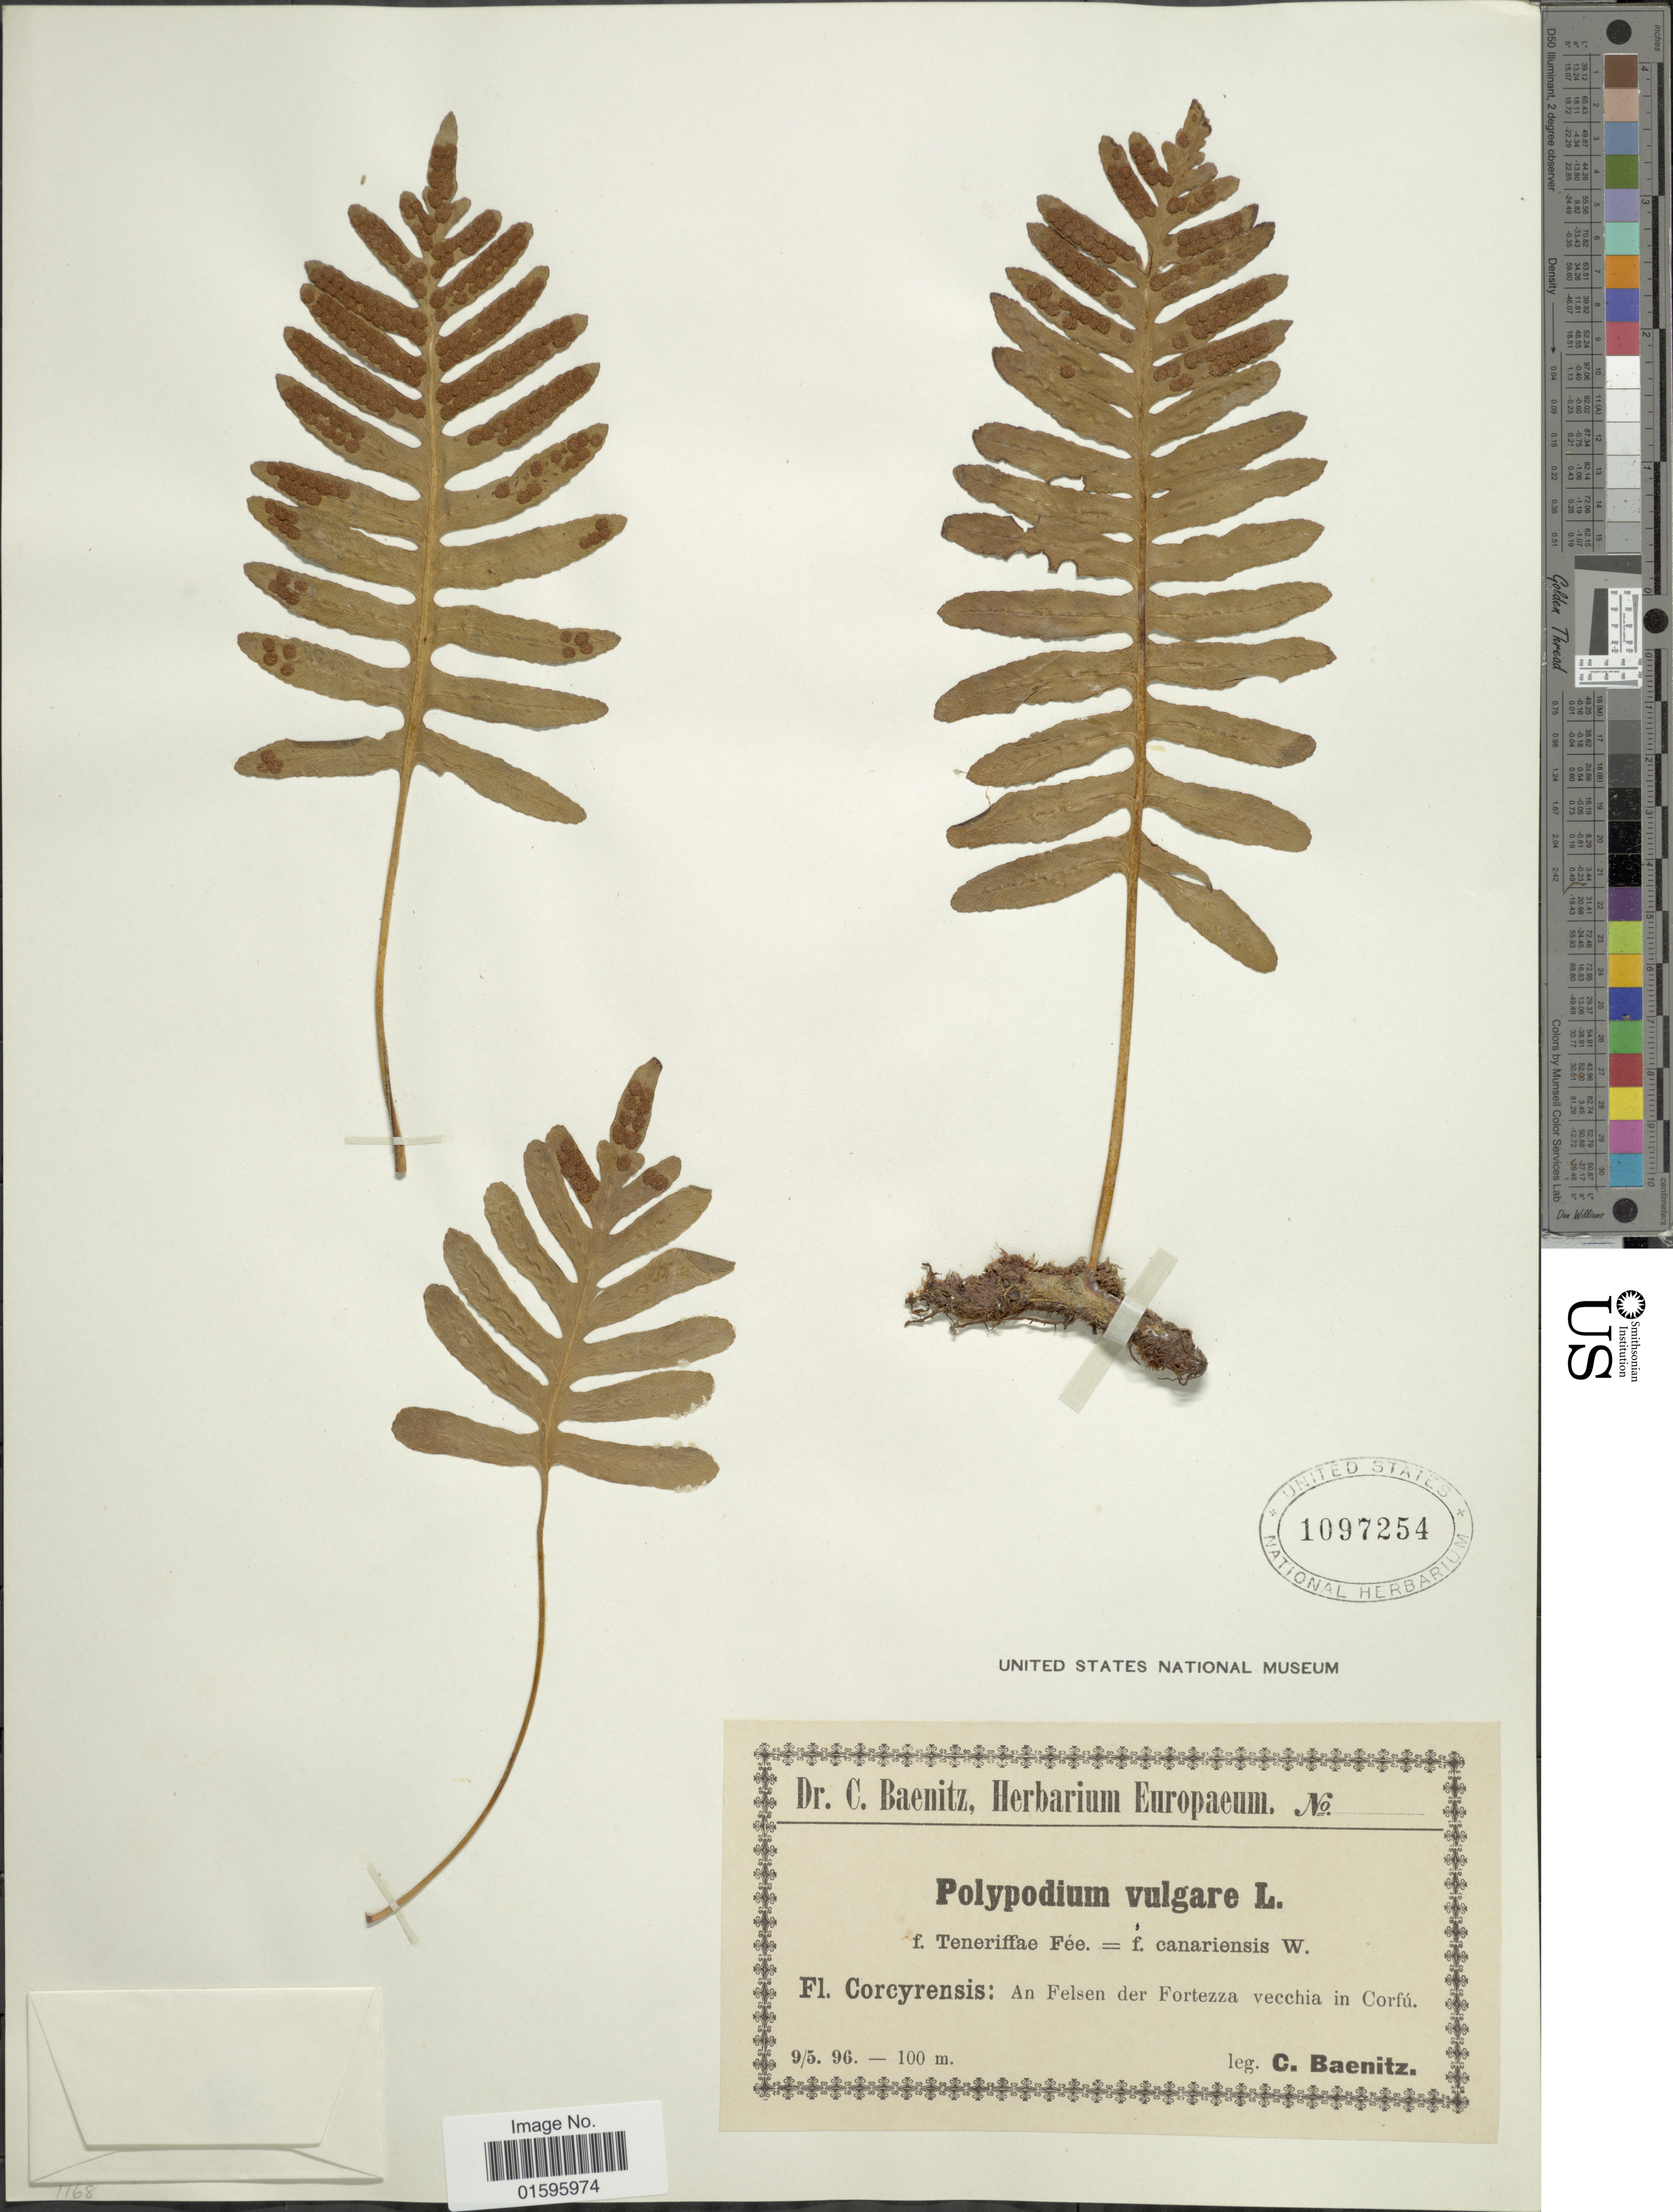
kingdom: Plantae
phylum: Tracheophyta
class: Polypodiopsida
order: Polypodiales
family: Polypodiaceae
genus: Polypodium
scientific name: Polypodium vulgare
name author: L.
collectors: C. G. Baenitz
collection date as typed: Transcribed d/m/y: 9/5/96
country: Greece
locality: Corcyrensis: an felsen der Fortezza vecchia in Corfu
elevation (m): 100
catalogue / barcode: US 1097254